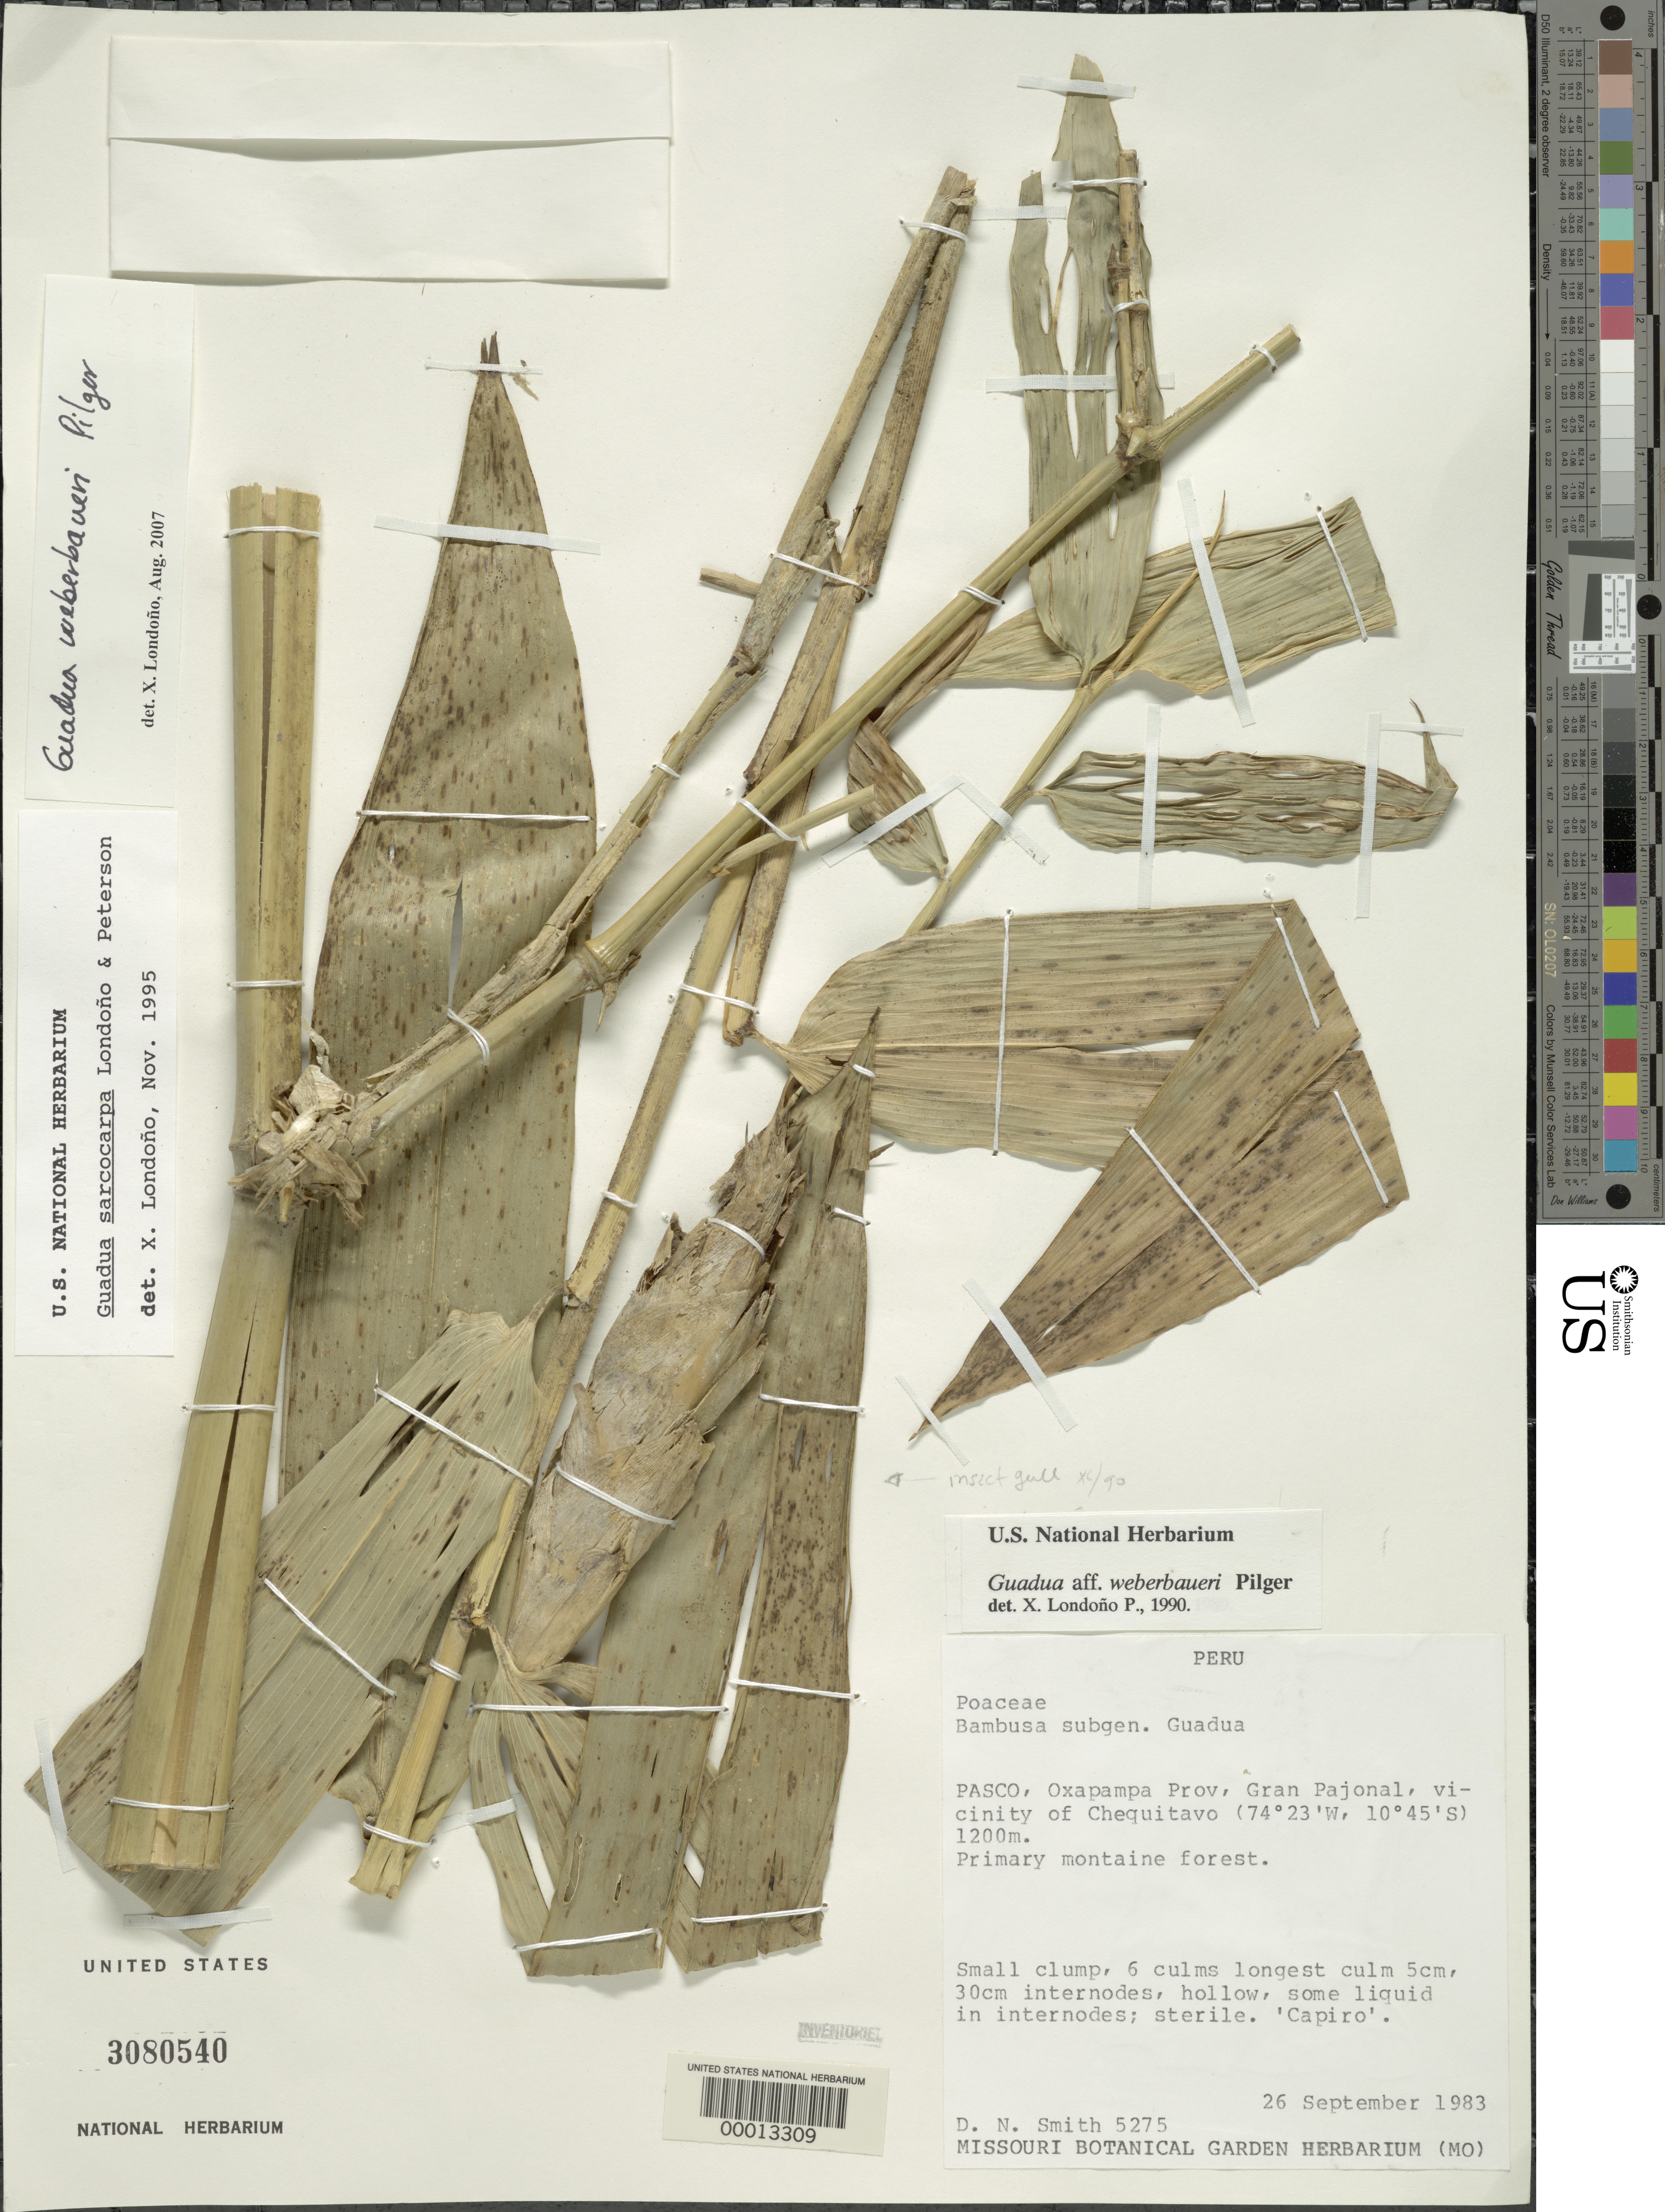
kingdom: Plantae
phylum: Tracheophyta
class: Liliopsida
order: Poales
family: Poaceae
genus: Guadua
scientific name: Guadua sarcocarpa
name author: Londoño & P.M. Peterson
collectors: D. Smith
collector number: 5275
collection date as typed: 26 Sep 1983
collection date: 1983-09-26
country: Peru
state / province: Pasco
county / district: Oxapampa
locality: Gran pajonal, vicinity of chequitavo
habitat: Primary montaine forest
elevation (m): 1200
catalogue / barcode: US 3080540